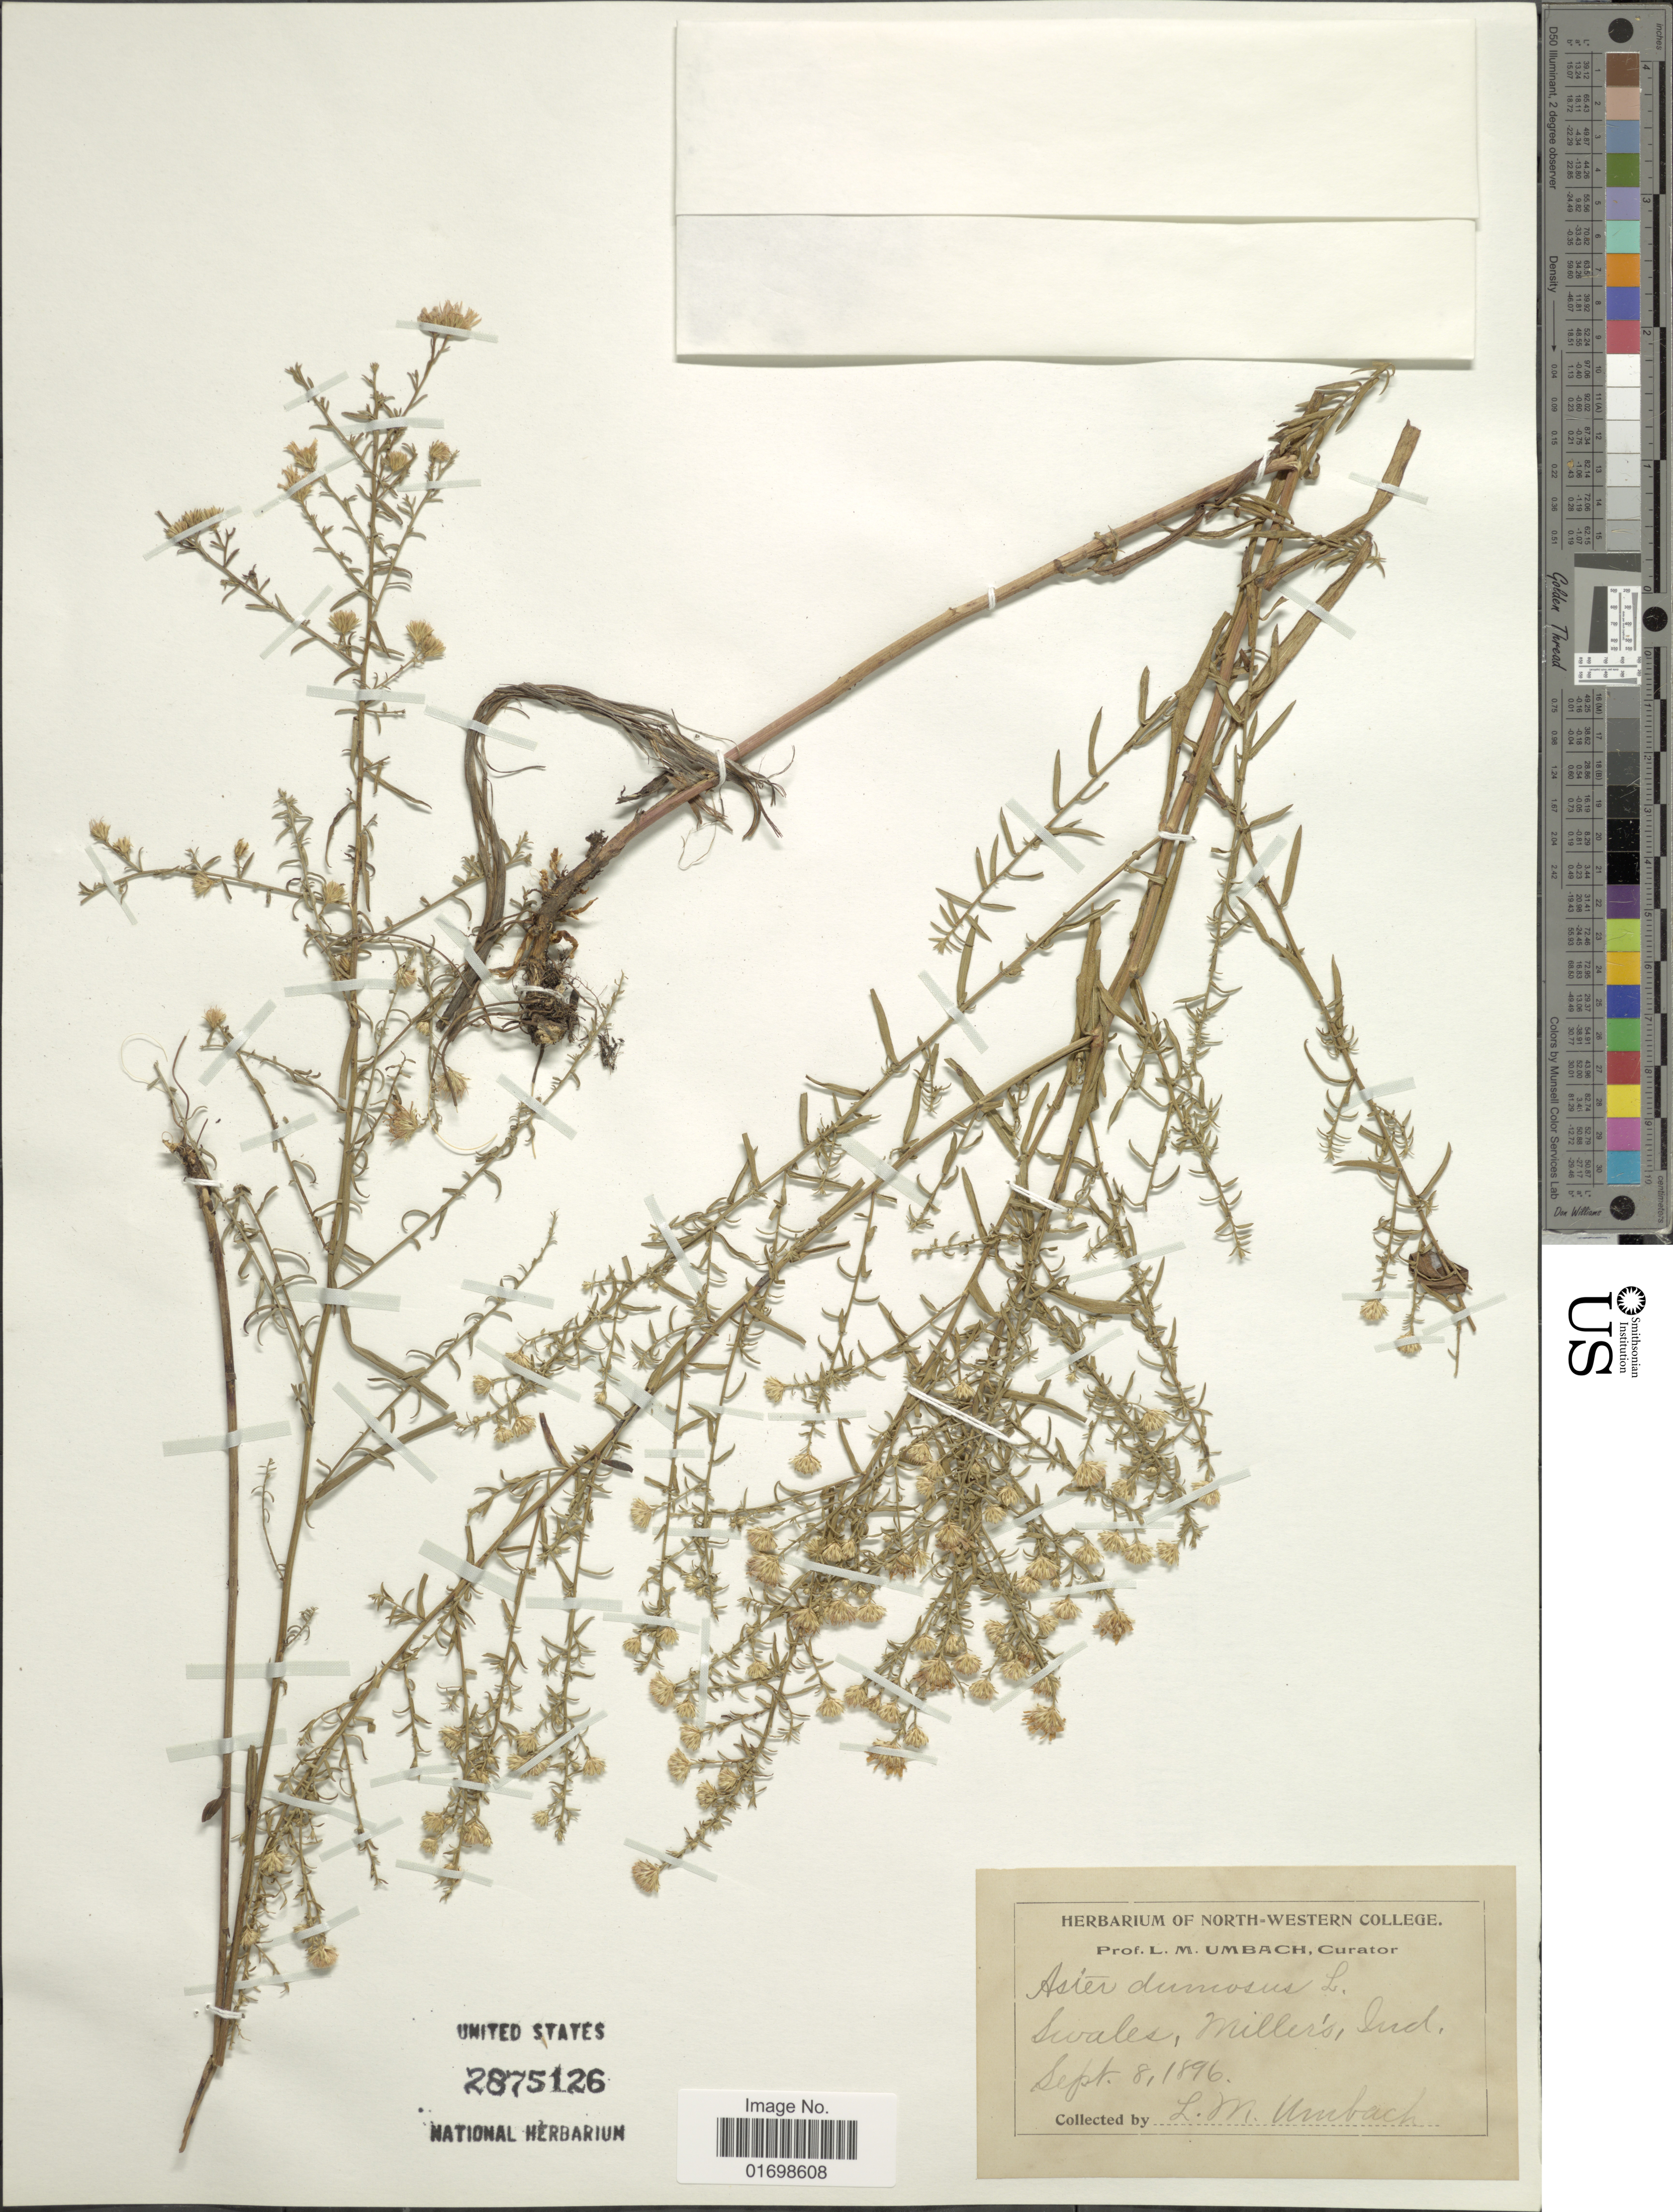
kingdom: Plantae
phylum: Tracheophyta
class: Magnoliopsida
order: Asterales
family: Asteraceae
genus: Symphyotrichum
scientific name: Symphyotrichum dumosum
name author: (L.) G.L. Nesom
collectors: L. M. Umbach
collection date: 1896-08-28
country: United States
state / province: Indiana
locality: Swales, Miller's Ind.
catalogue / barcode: US 2875126